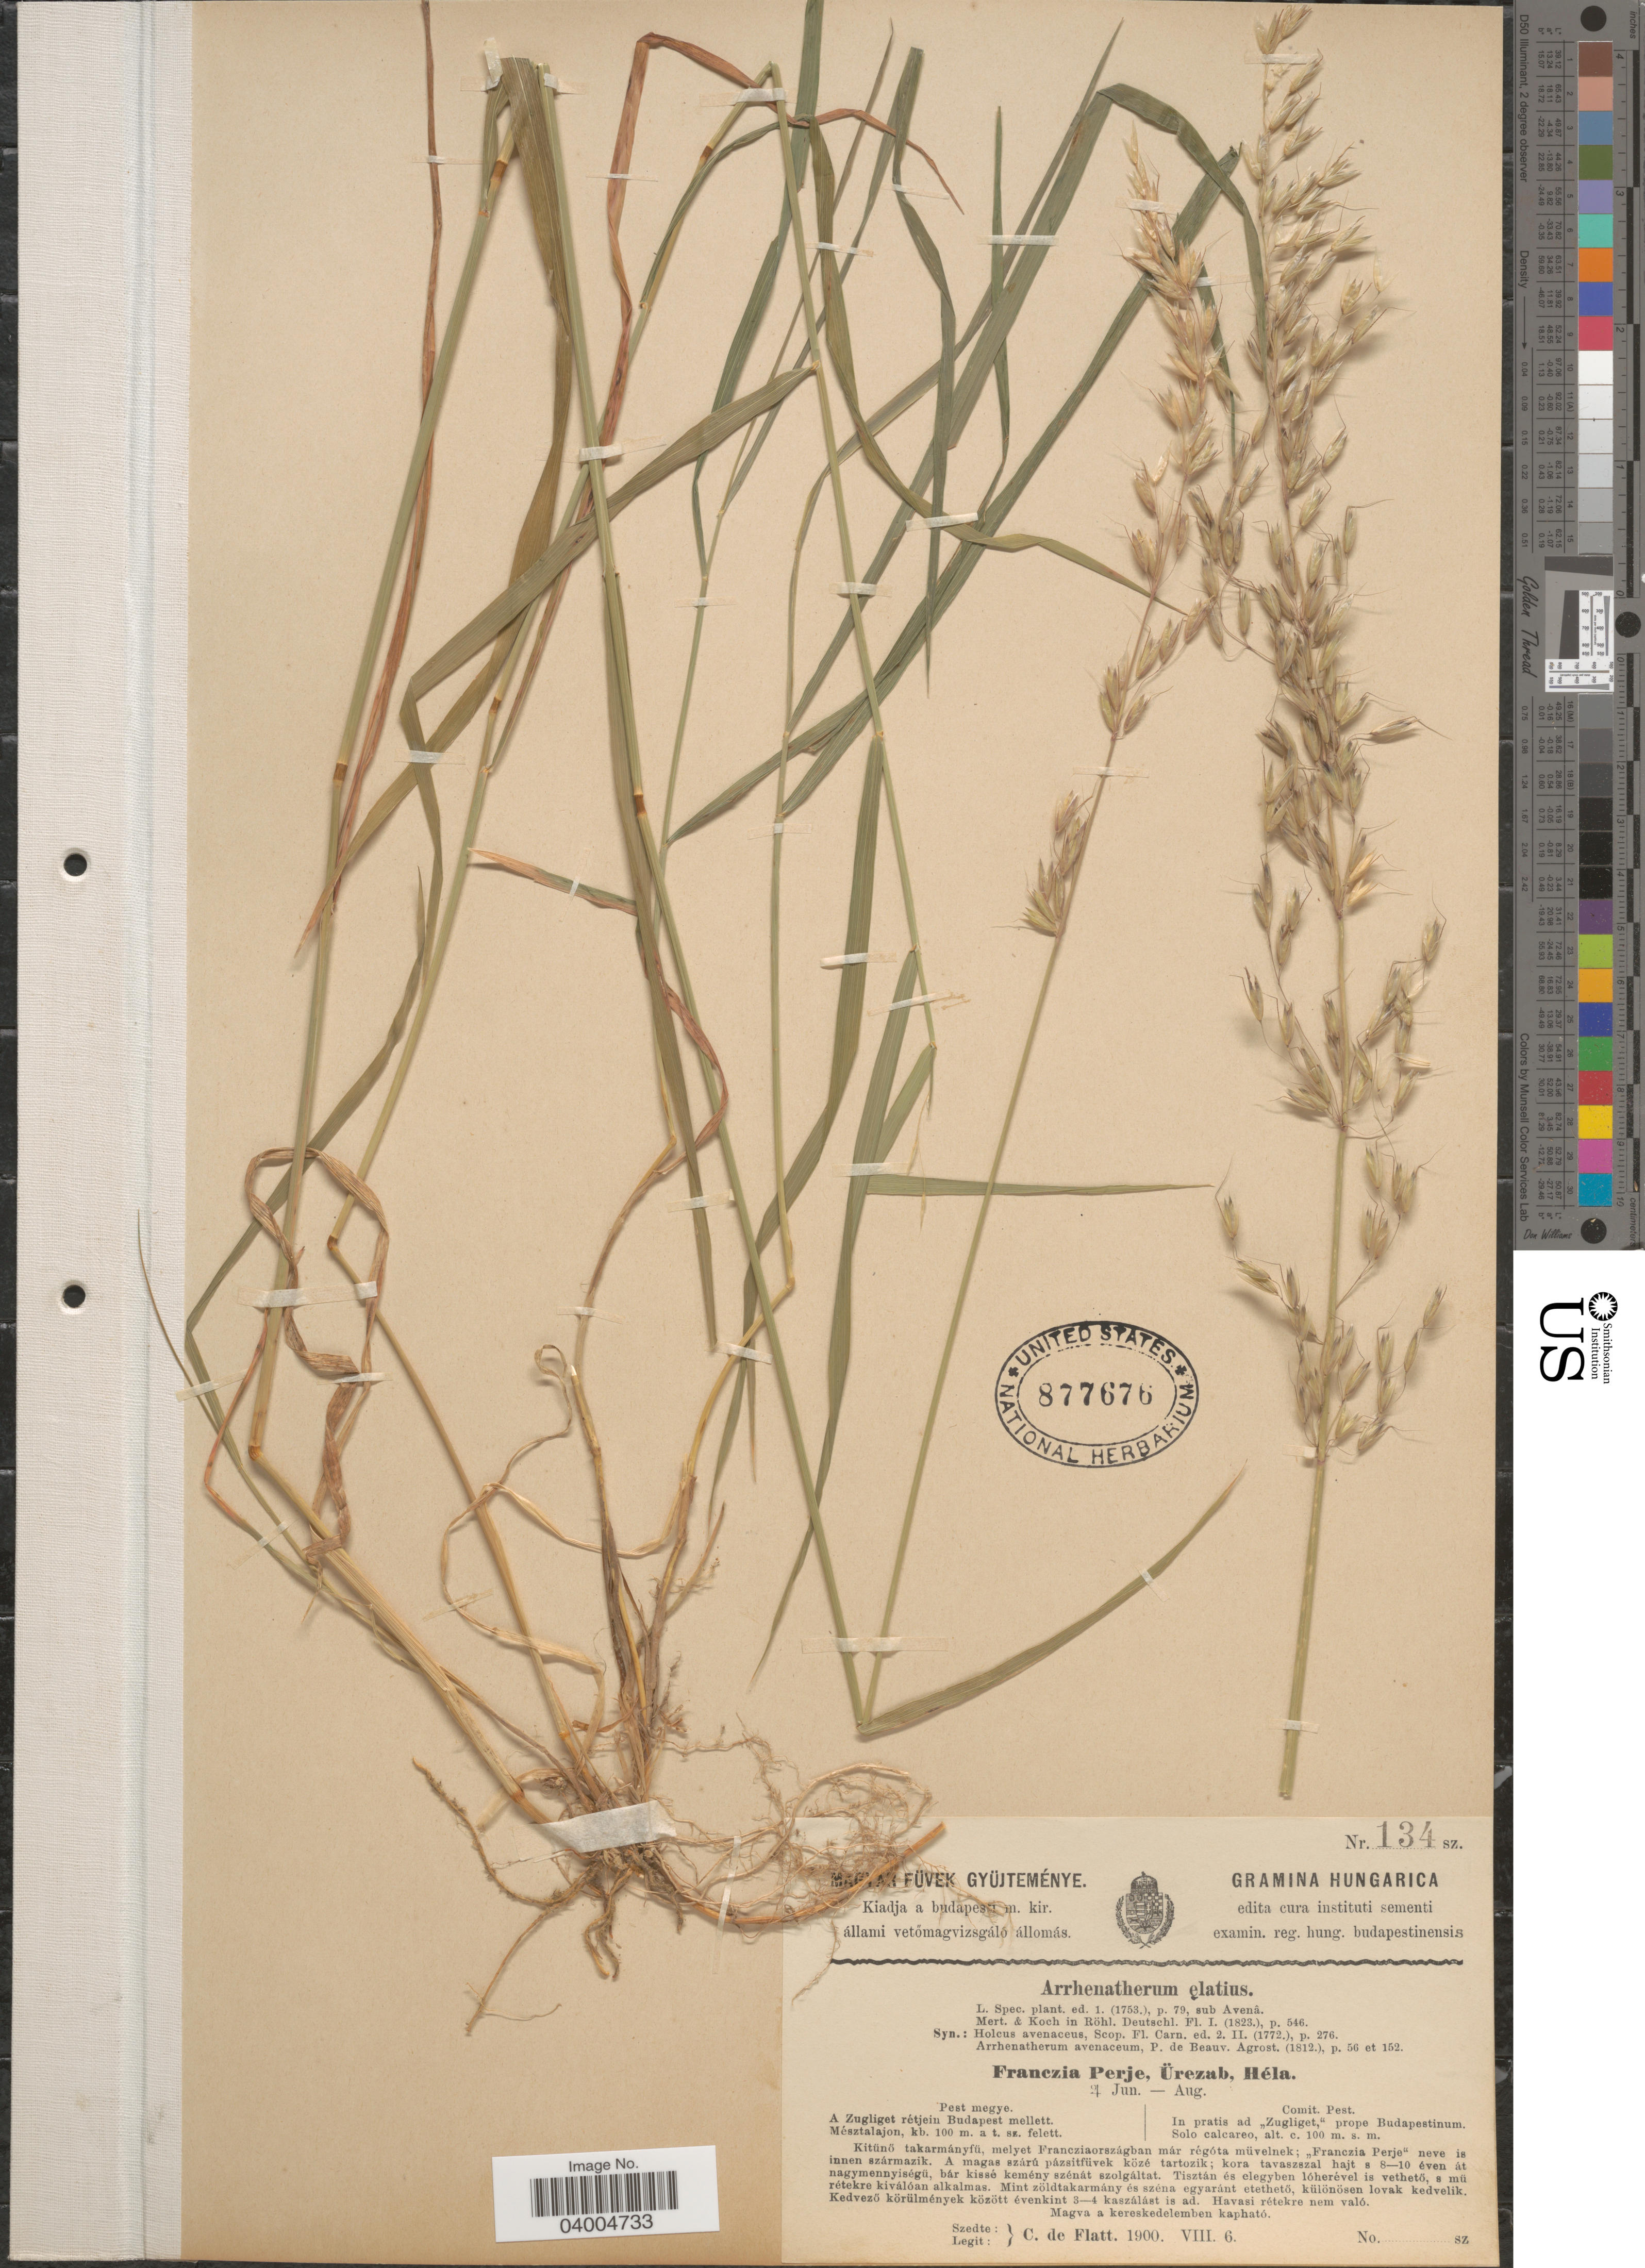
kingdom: Plantae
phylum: Tracheophyta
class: Liliopsida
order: Poales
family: Poaceae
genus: Arrhenatherum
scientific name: Arrhenatherum elatius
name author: (L.) J. Presl & C. Presl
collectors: C. de Flatt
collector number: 134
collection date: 1900-08-06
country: Hungary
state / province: Pest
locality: Comit. Pest. In pratis ad "Zugliget," prope Budapestinum.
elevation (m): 100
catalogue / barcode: US 877676